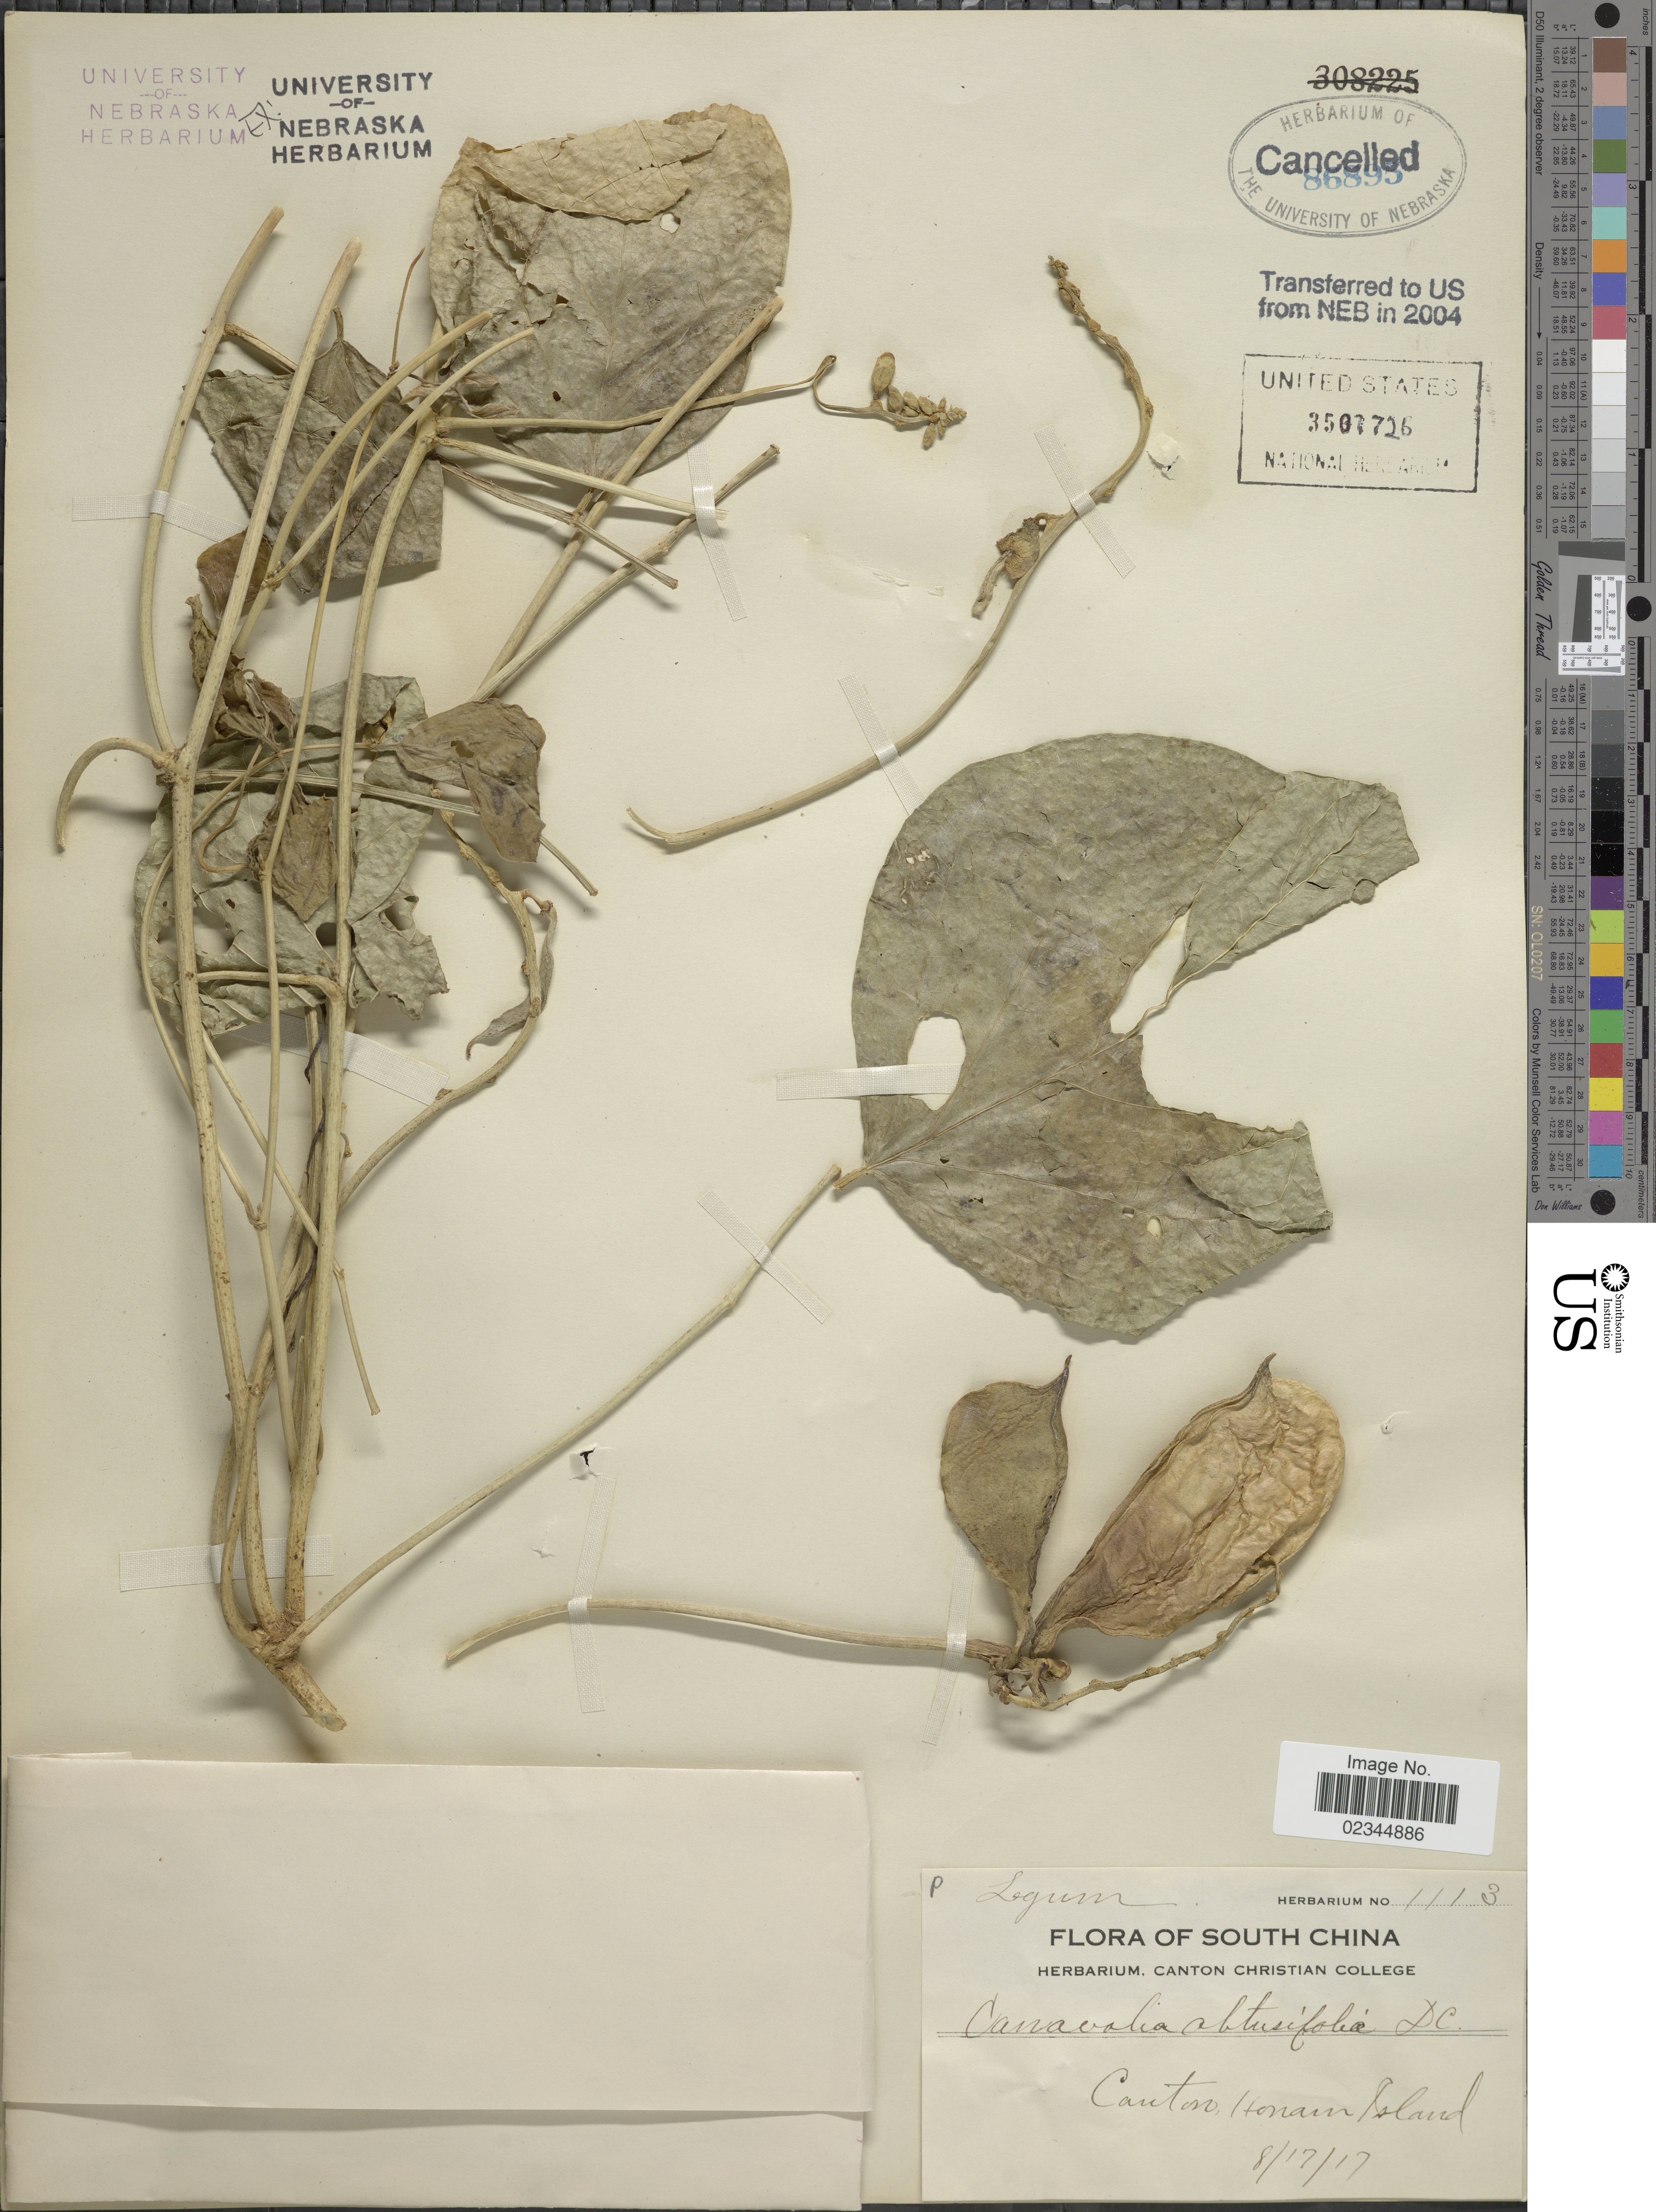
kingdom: Plantae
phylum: Tracheophyta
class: Magnoliopsida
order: Fabales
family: Fabaceae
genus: Canavalia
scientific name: Canavalia rosea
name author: (Sw.) DC.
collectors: ex herb. Canton Christian College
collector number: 1113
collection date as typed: Transcribed d/m/y: 17/8/17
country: China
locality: South China, Canton, Honam Island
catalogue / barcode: US 3507726